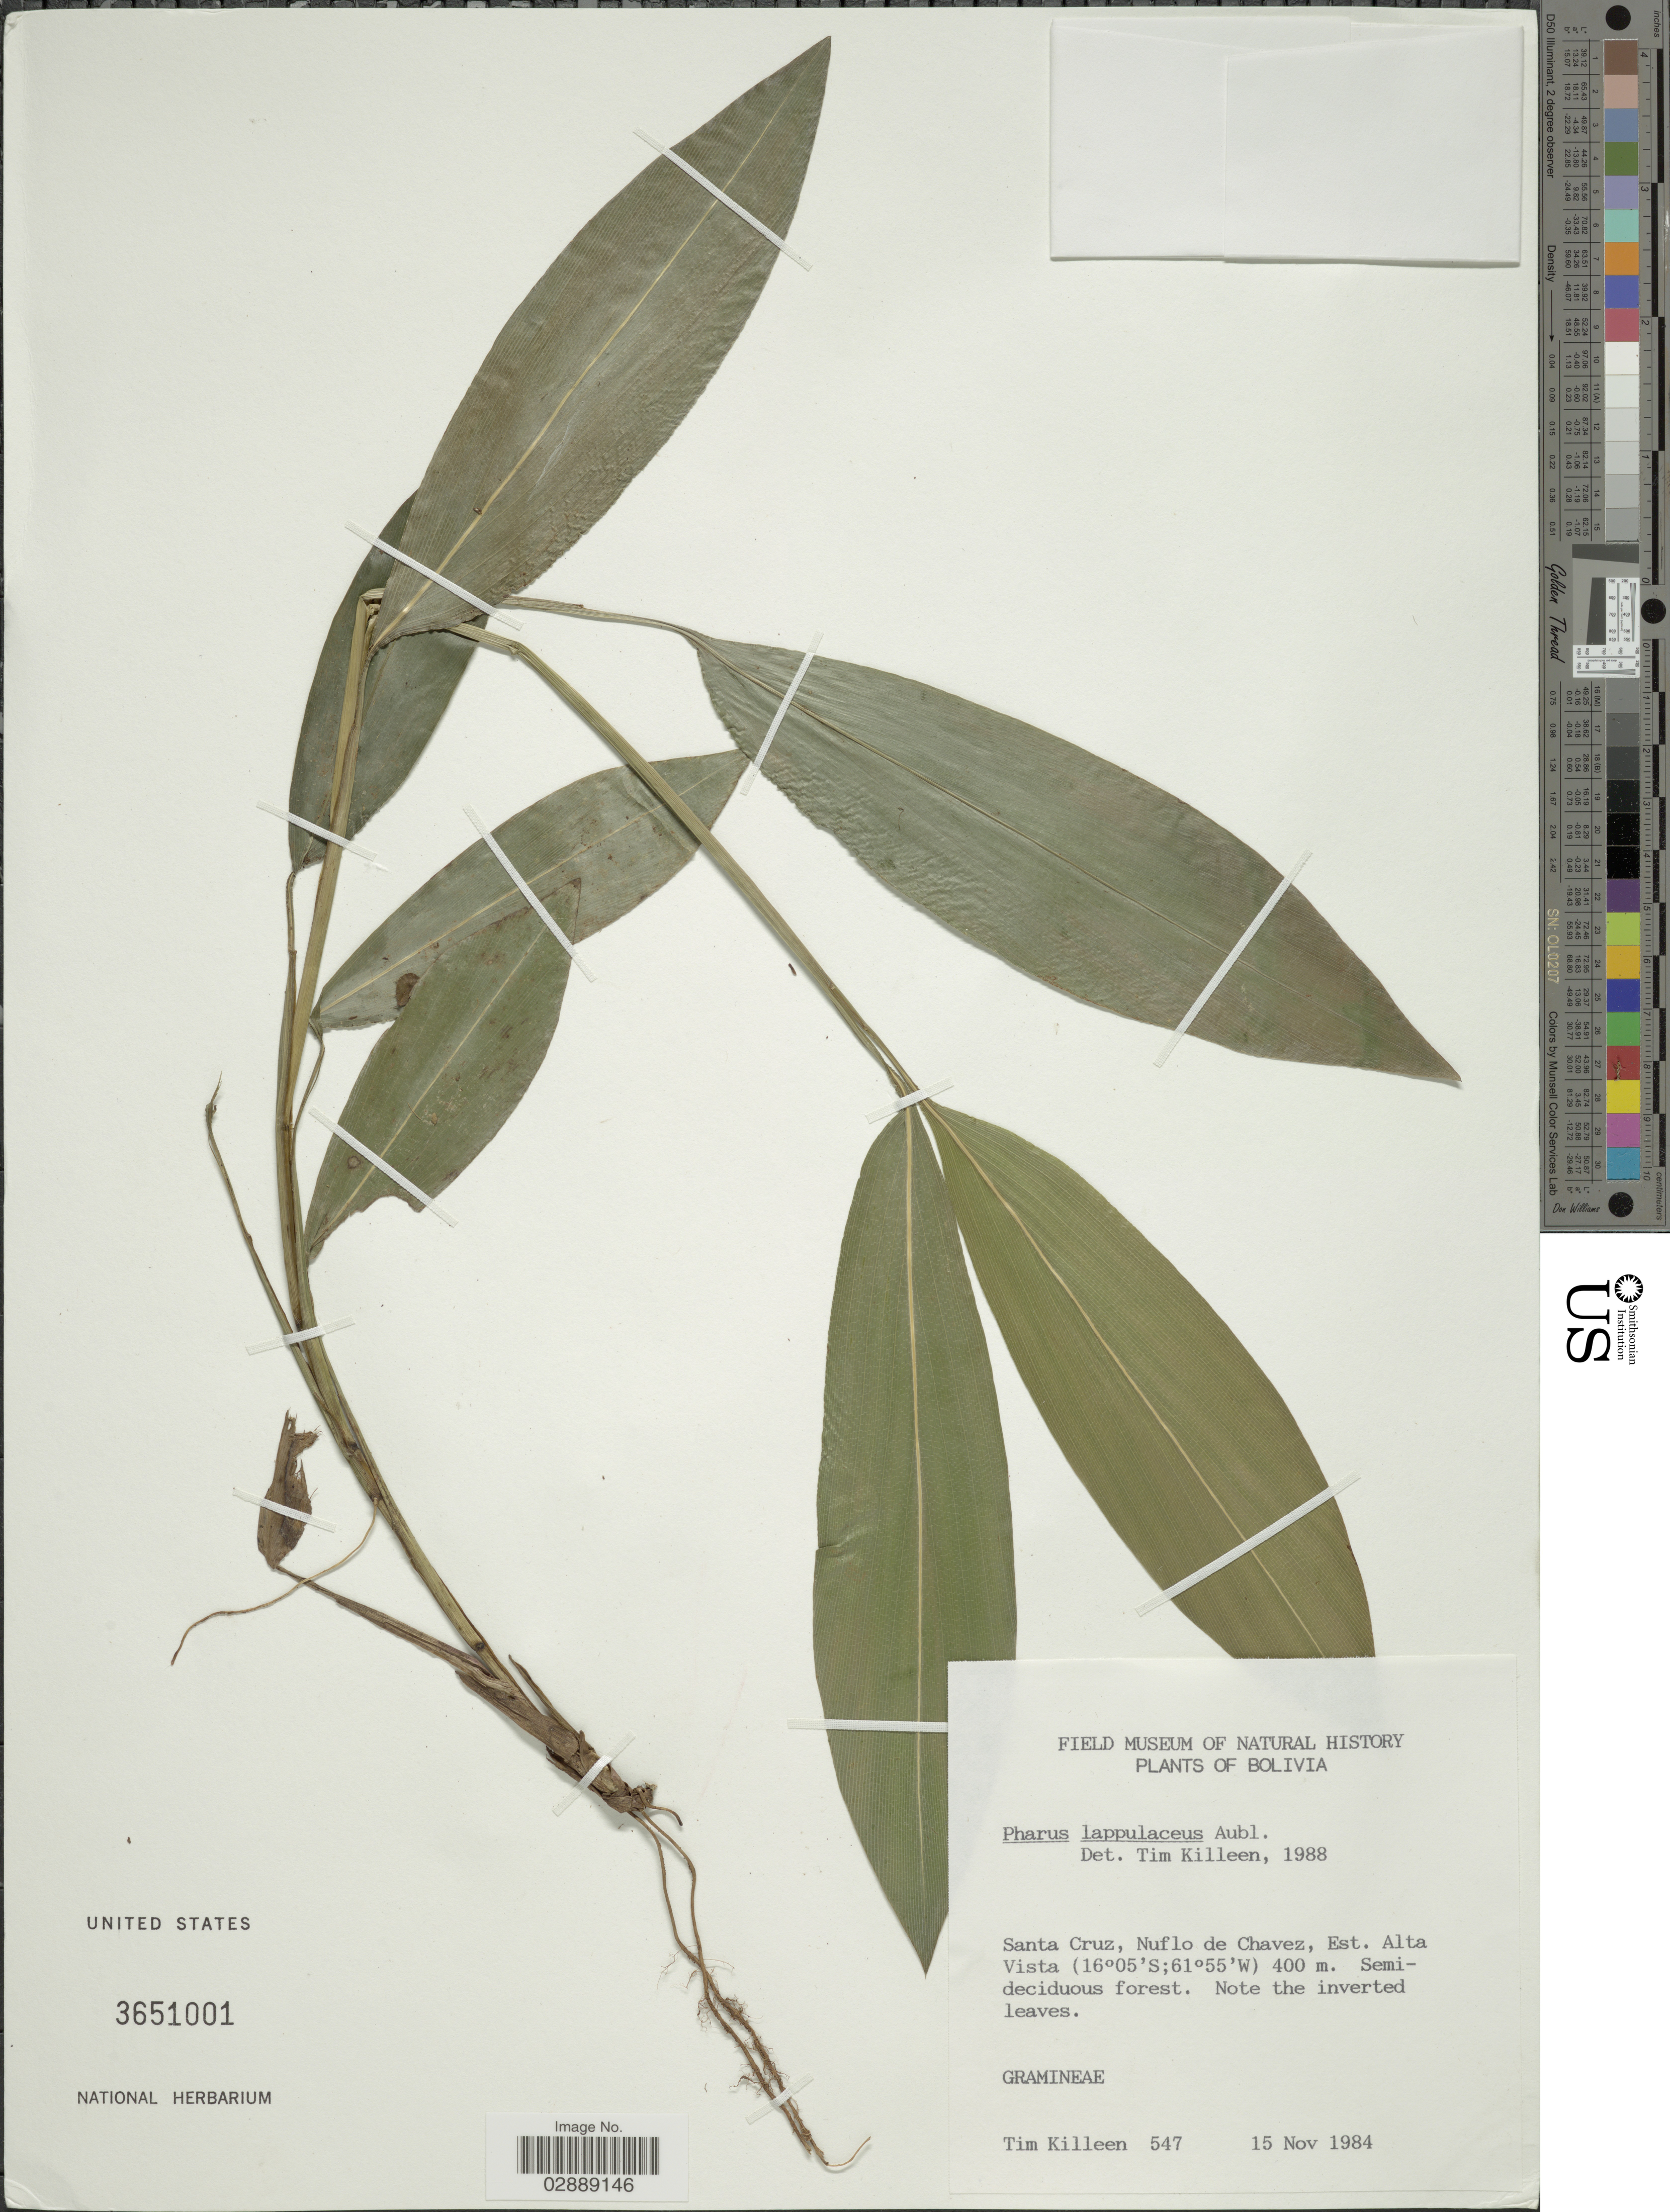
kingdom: Plantae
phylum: Tracheophyta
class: Liliopsida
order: Poales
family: Poaceae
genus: Pharus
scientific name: Pharus lappulaceus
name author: Aubl.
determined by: Killeen, T.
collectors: T. Killeen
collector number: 547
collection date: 1984-11-15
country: Bolivia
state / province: Santa Cruz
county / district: Ñuflo de Chávez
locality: Est. Alta Vista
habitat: Semi-deciduous forest.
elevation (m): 400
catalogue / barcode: US 3651001